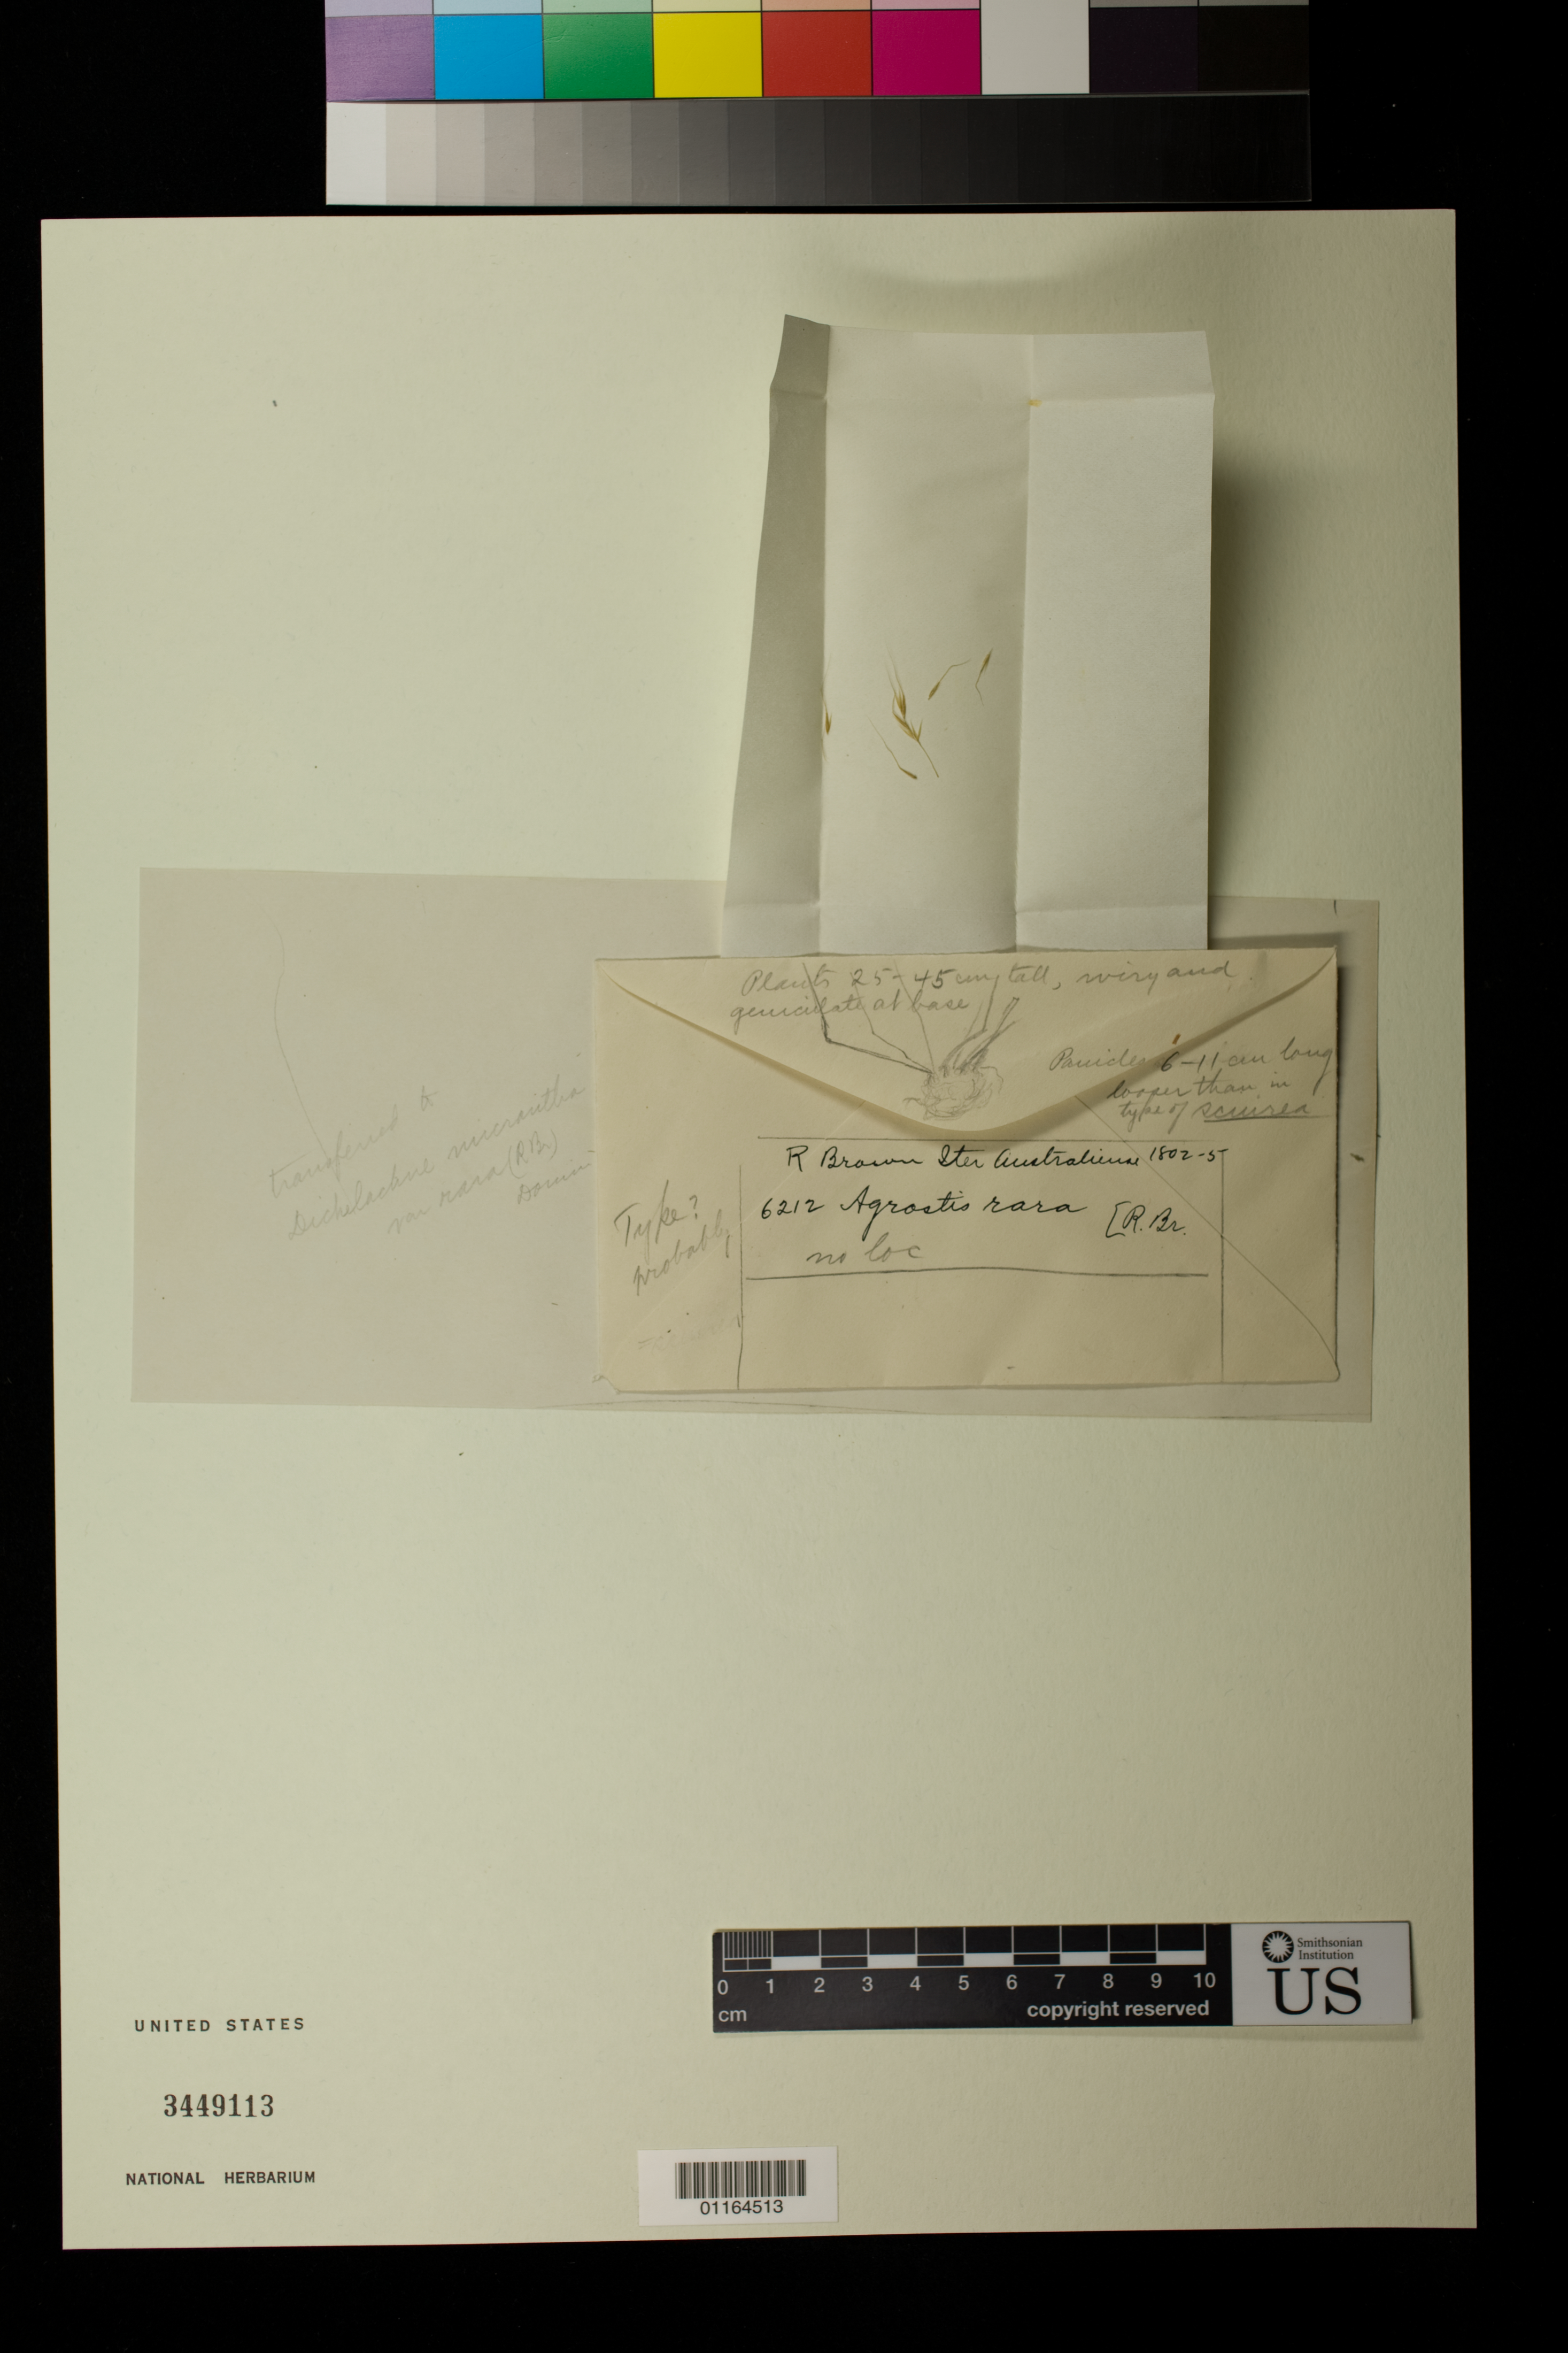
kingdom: Plantae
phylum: Tracheophyta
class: Liliopsida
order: Poales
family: Poaceae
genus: Agrostis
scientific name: Agrostis rara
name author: R. Br.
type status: Possible Type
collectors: W. T. Aiton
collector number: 6212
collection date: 1802/1805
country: Australia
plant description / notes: Fragmentary material of type specimen, source unknown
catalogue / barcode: US 3449113